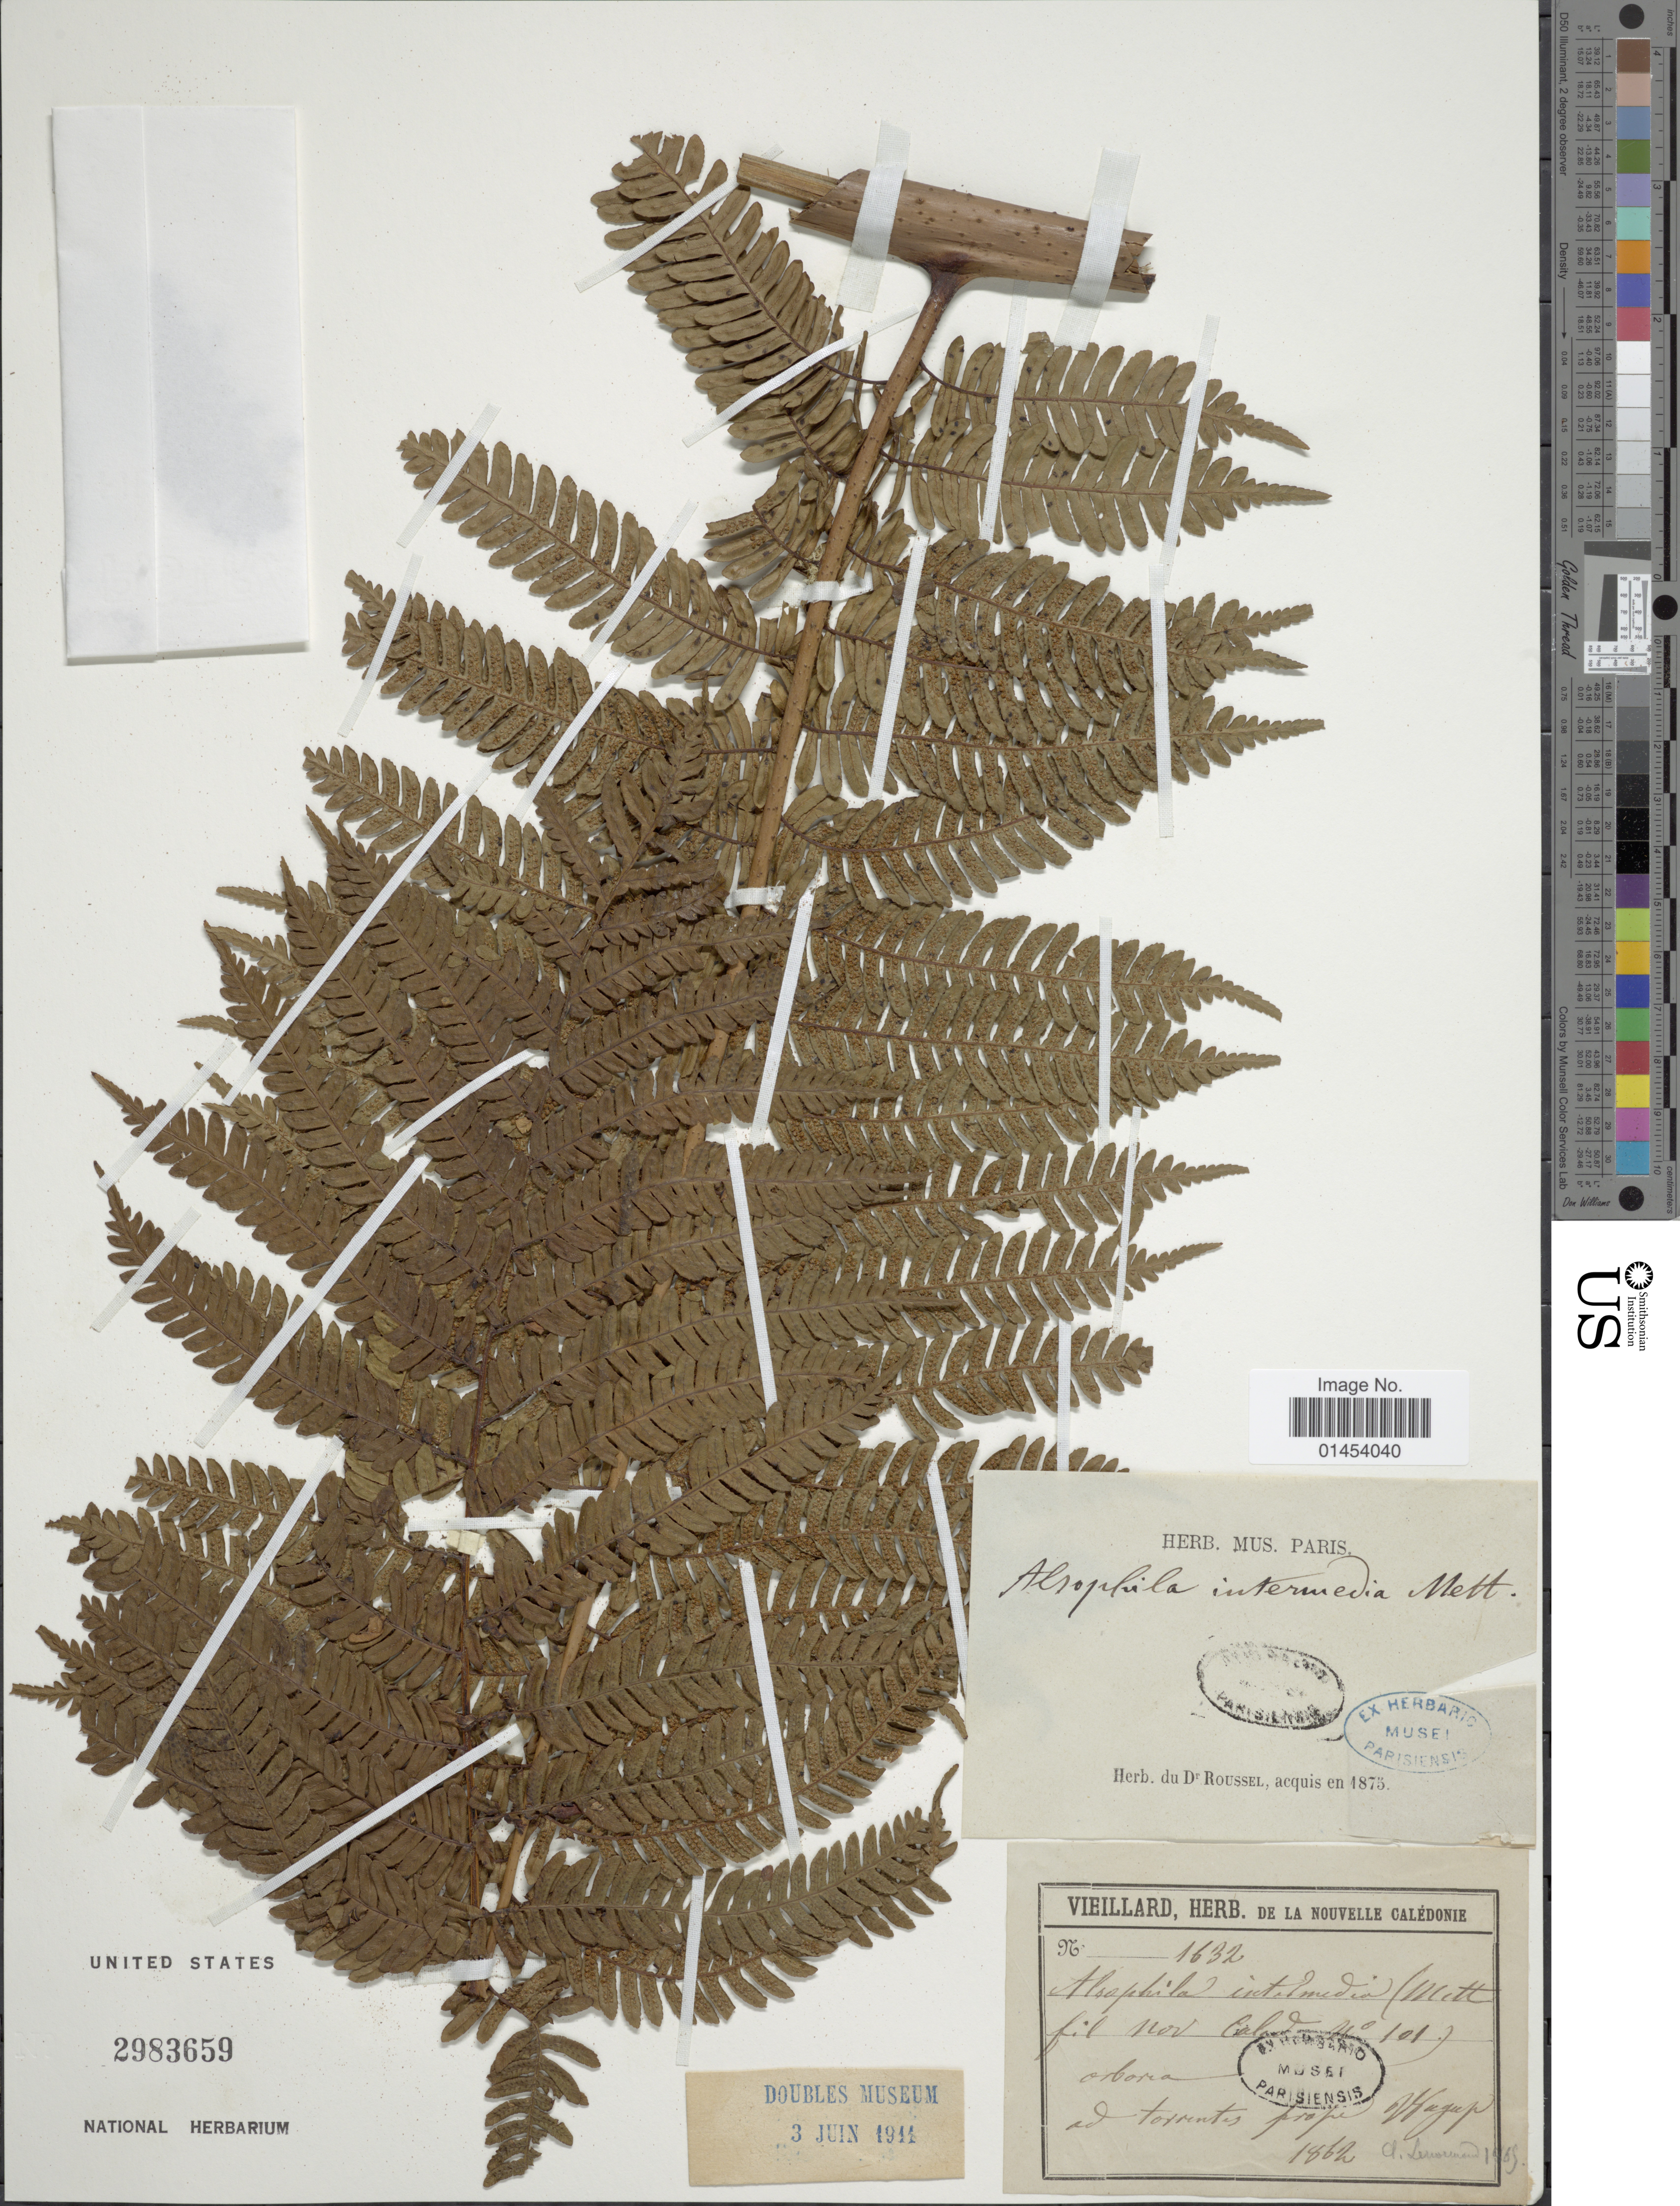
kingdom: Plantae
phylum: Tracheophyta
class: Polypodiopsida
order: Cyatheales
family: Cyatheaceae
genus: Cyathea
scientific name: Cyathea intermedia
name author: (Mett.) Copel.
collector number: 1632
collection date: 1862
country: New Caledonia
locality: ad torrentes prope Wagap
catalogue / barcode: US 2983659